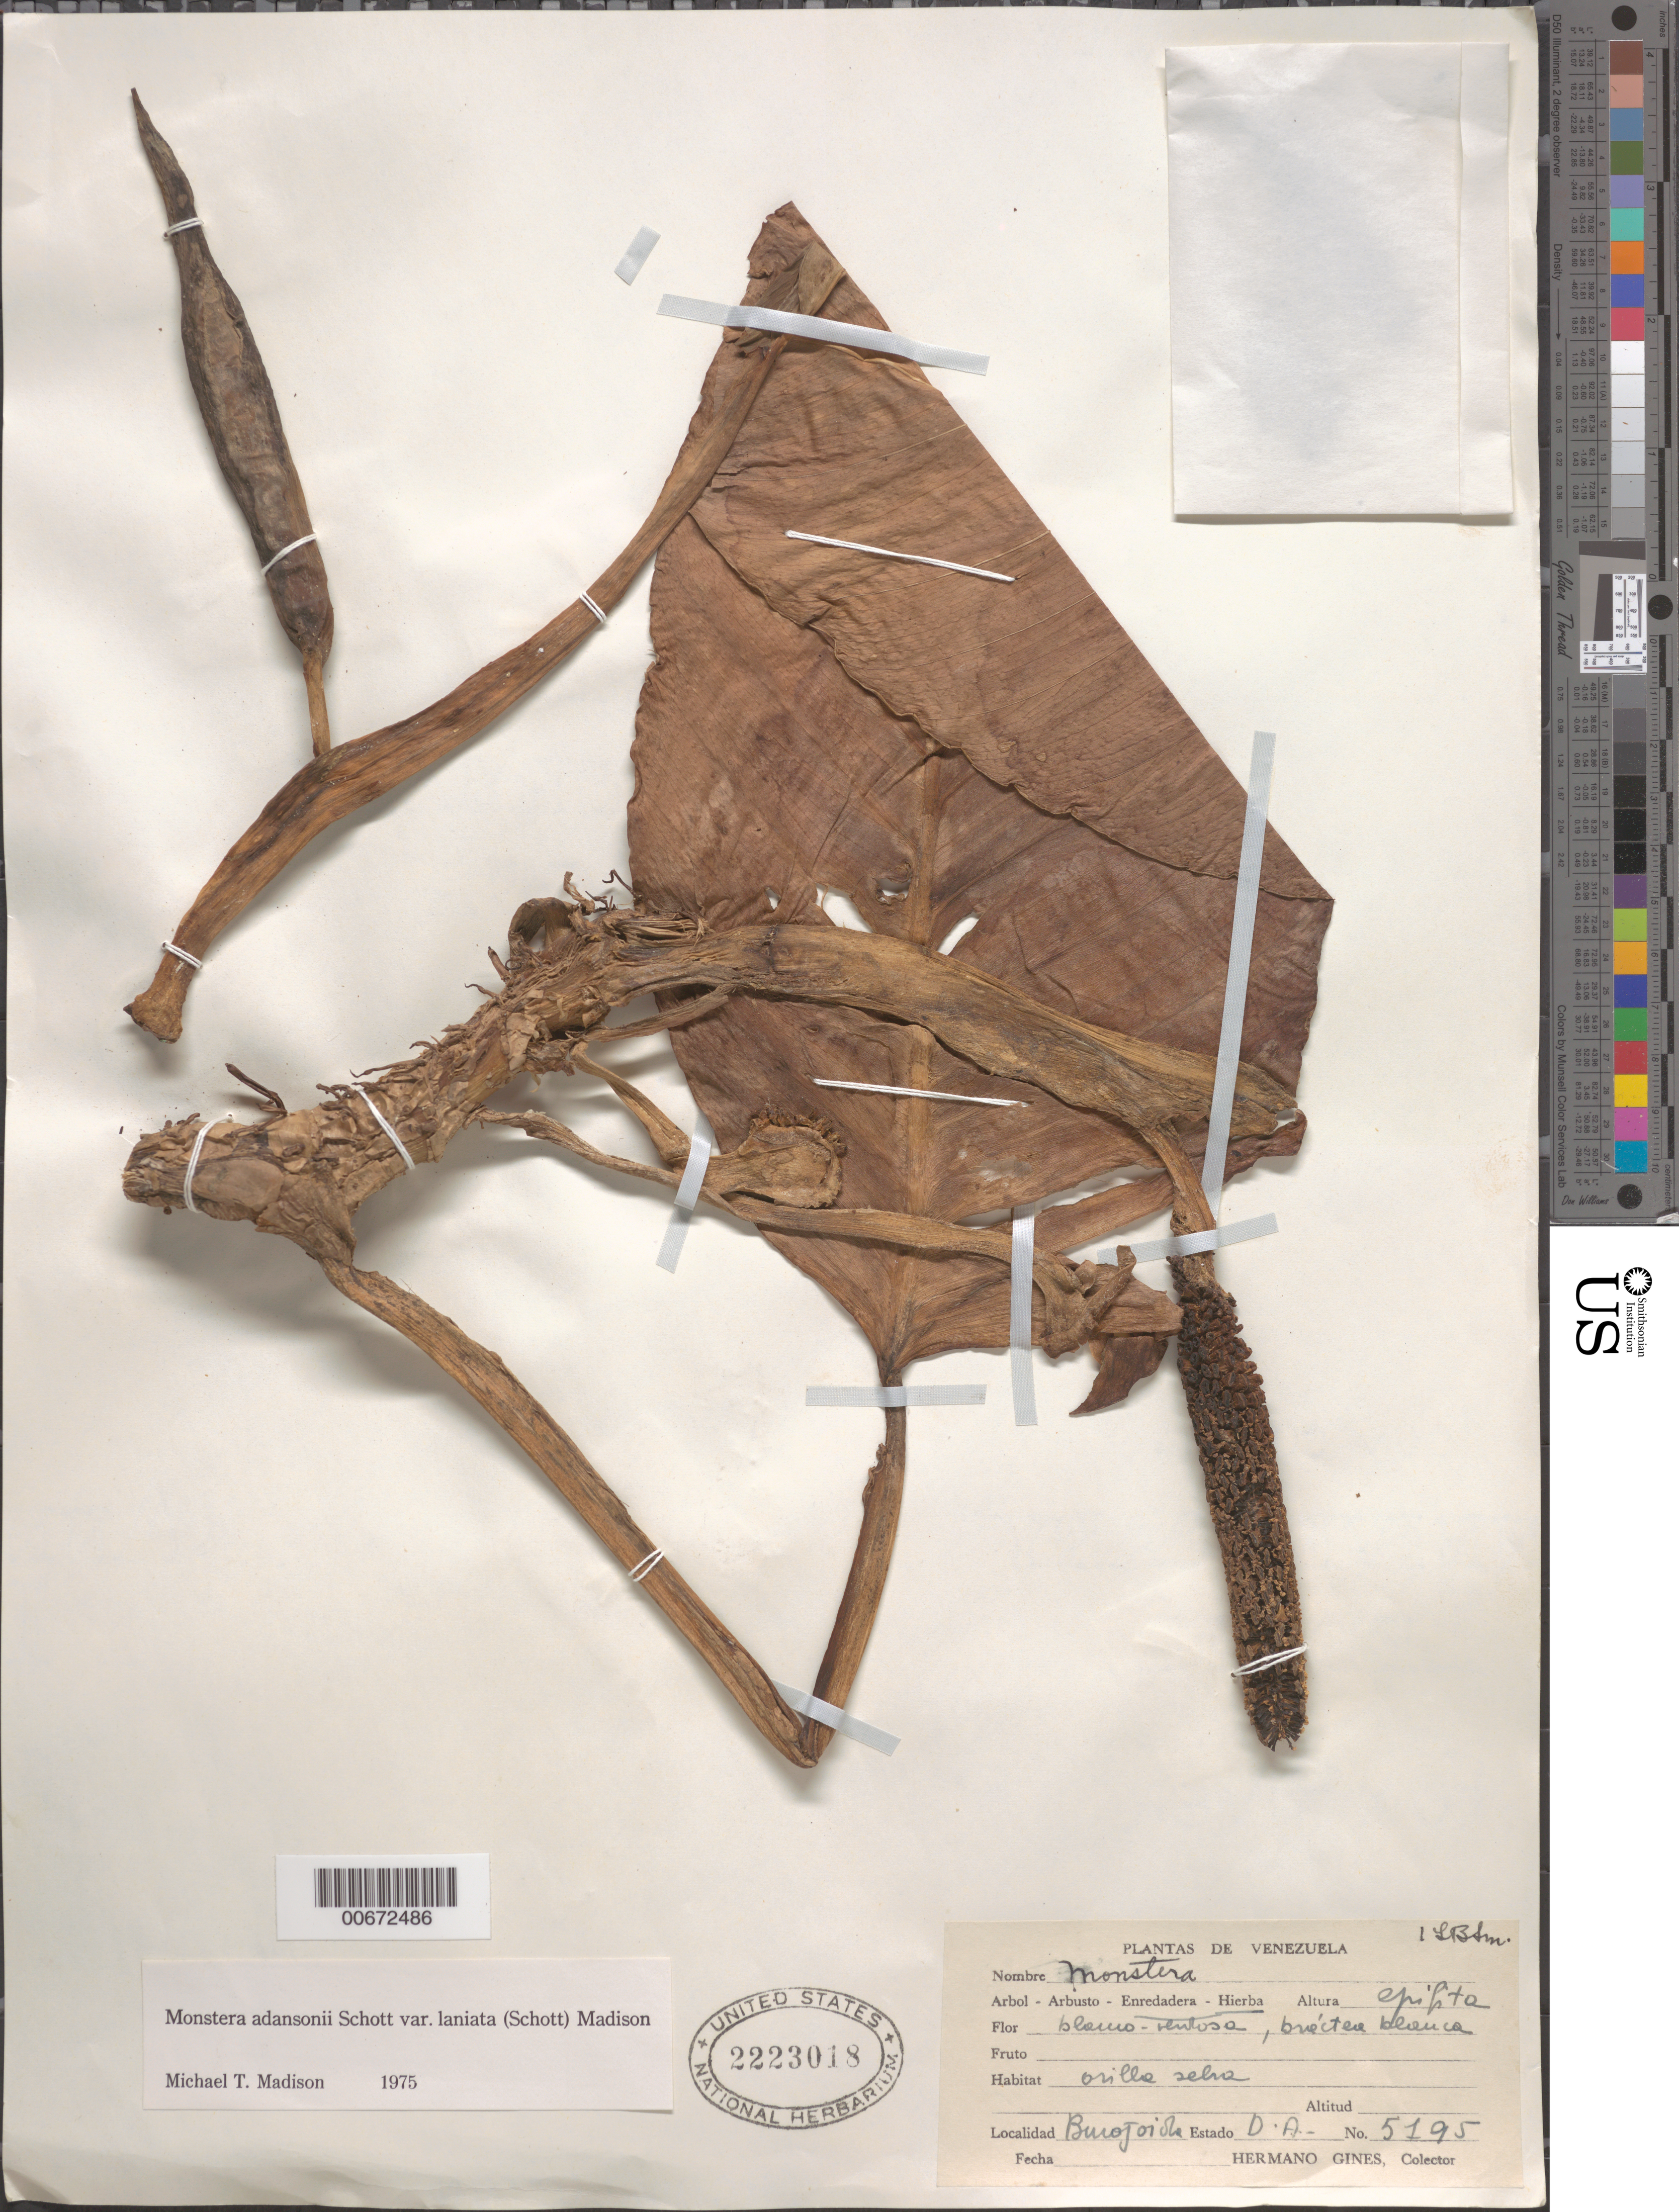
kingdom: Plantae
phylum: Tracheophyta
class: Liliopsida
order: Alismatales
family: Araceae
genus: Monstera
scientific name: Monstera adansonii var. laniata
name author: Schott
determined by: Madison, Michael T.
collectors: H. Gines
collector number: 5195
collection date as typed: Aug-54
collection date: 1954-08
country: Venezuela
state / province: Delta Amacuro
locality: Isla Burojoida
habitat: Border of forest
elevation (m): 40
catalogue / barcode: US 2223018